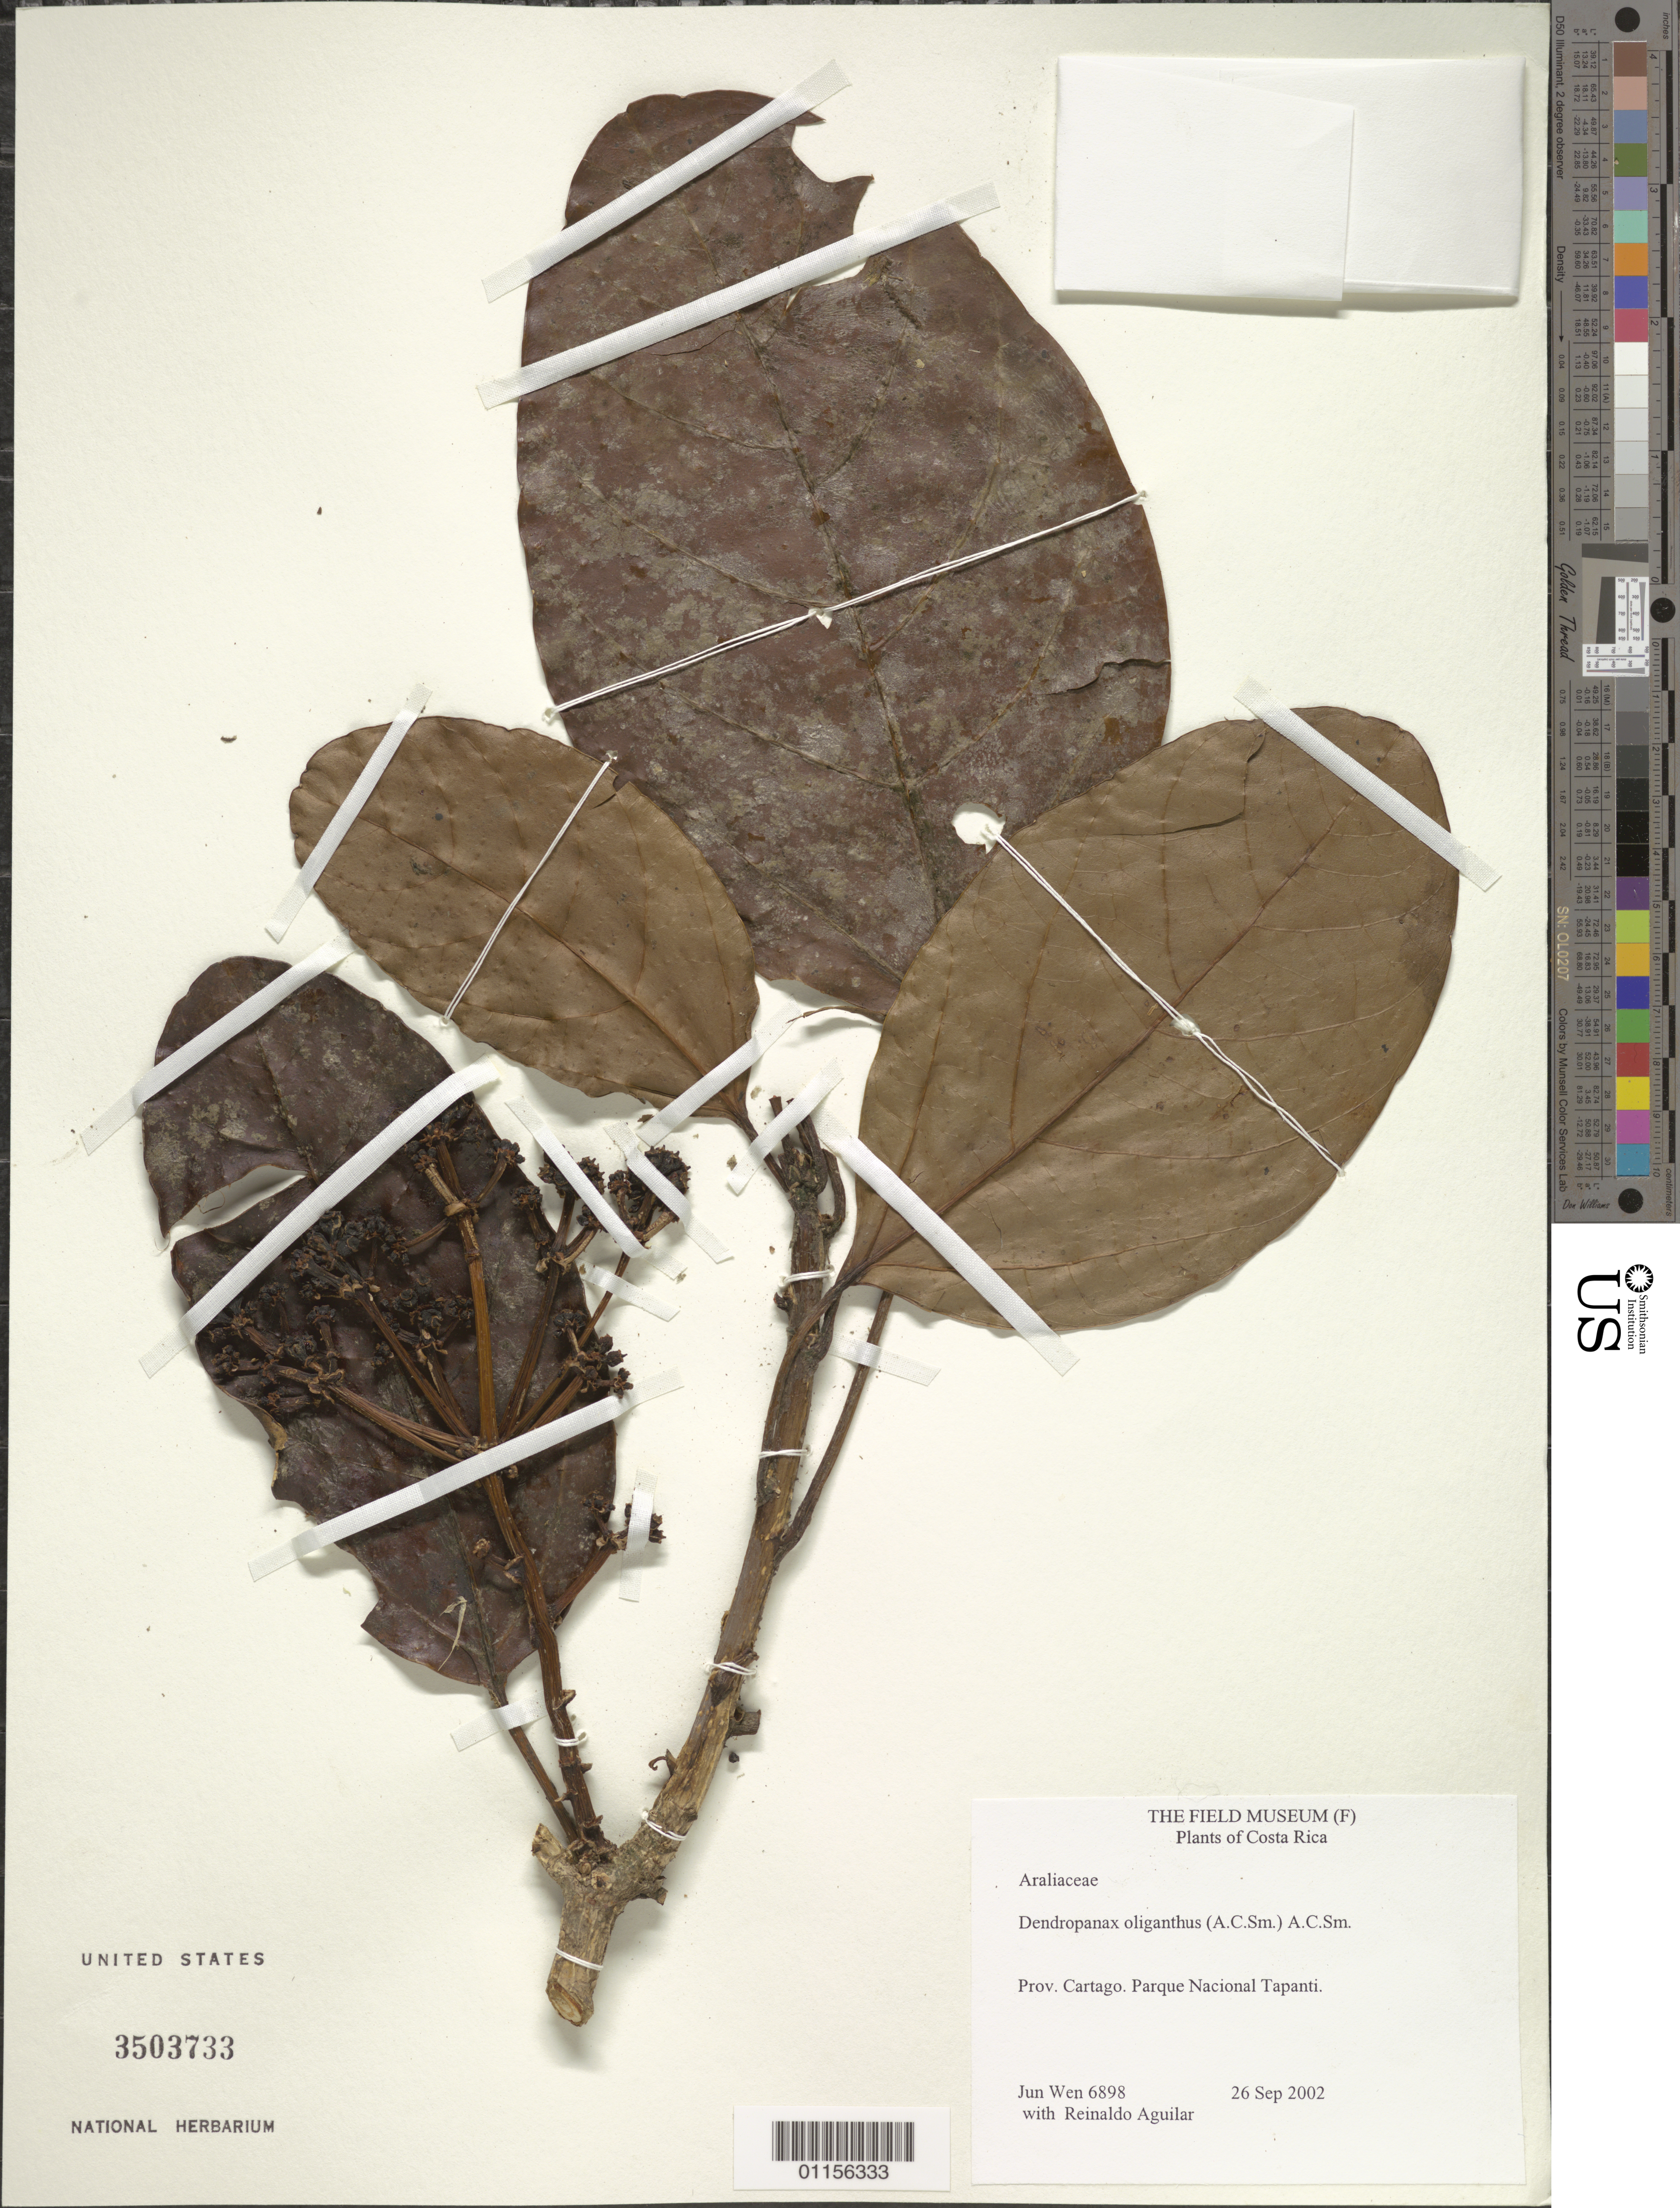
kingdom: Plantae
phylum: Tracheophyta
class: Magnoliopsida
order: Apiales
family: Araliaceae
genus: Dendropanax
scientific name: Dendropanax oliganthus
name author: (A.C. Sm.) A.C. Sm.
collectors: J. Wen & R. Aguilar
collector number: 6898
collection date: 2002-09-26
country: Costa Rica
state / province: Cartago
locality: Parque Nacional Tapanti.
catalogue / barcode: US 3503733